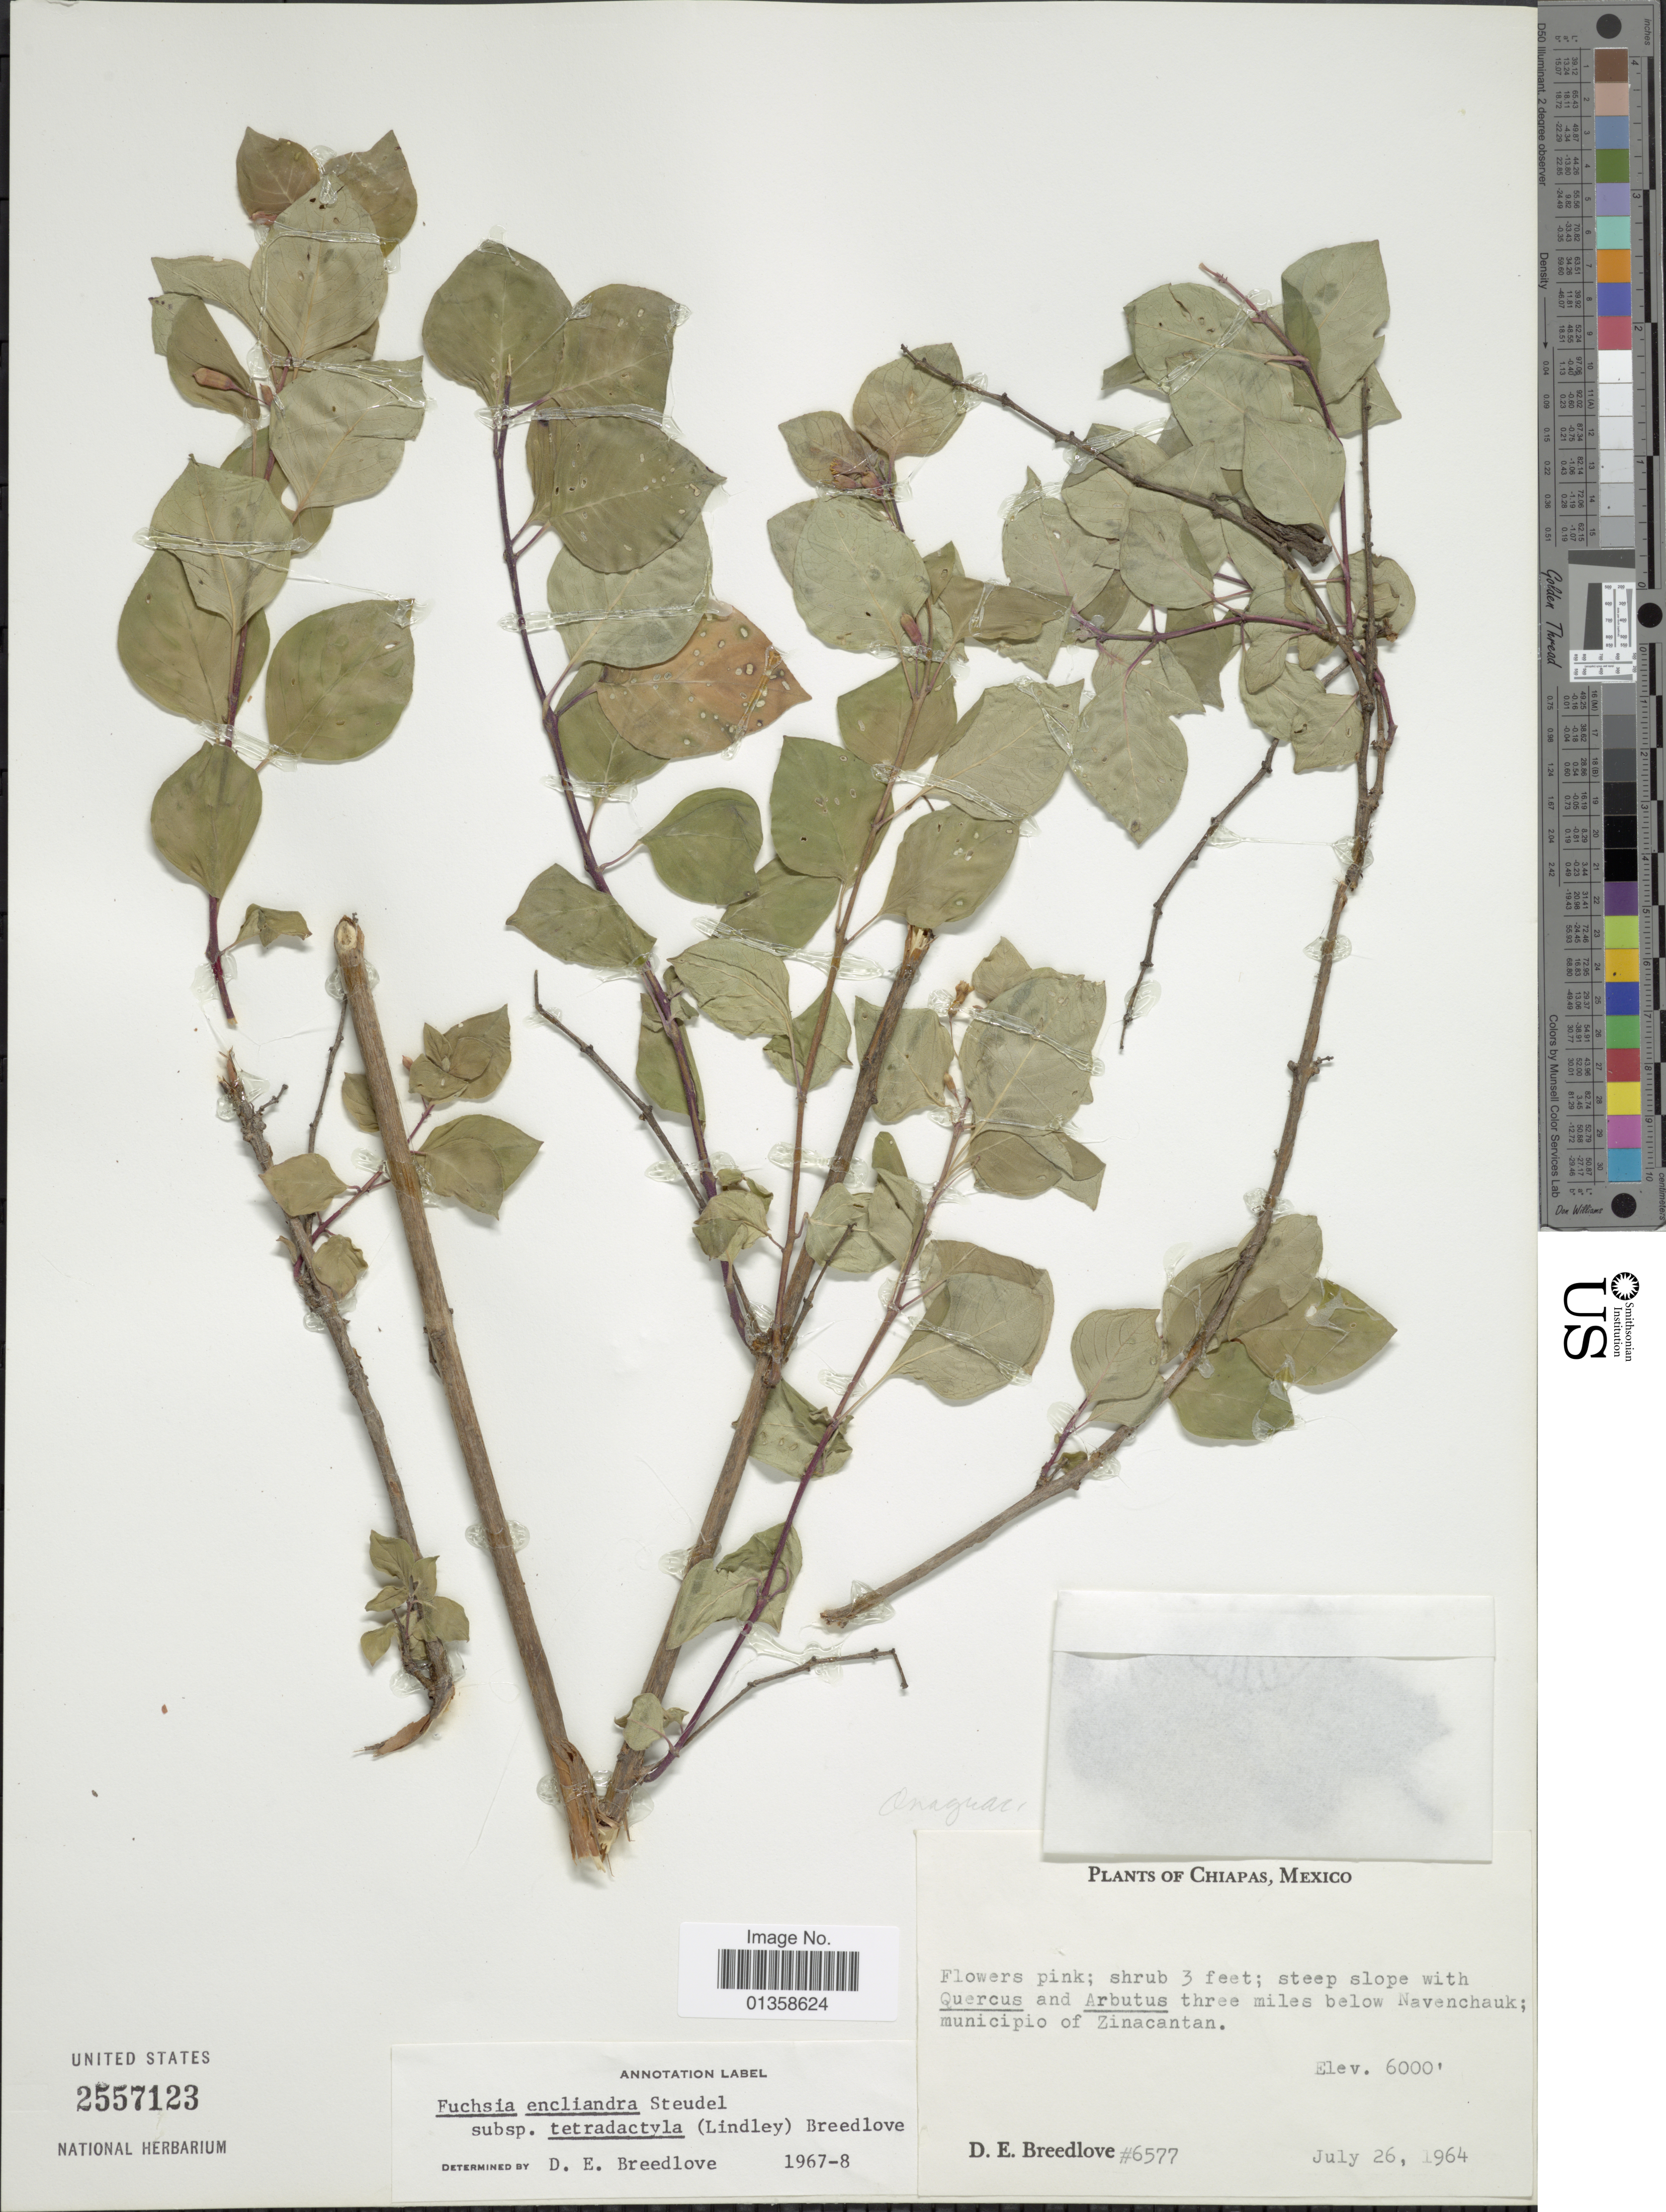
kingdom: Plantae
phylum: Tracheophyta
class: Magnoliopsida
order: Myrtales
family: Onagraceae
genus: Fuchsia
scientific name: Fuchsia encliandra subsp. tetradactyla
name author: (Lindl.) Breedlove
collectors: D. E. Breedlove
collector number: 6577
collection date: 1964-07-26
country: Mexico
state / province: Chiapas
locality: Three miles below Navenchauk; municipio of Zinacantan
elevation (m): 1829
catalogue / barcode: US 2557123